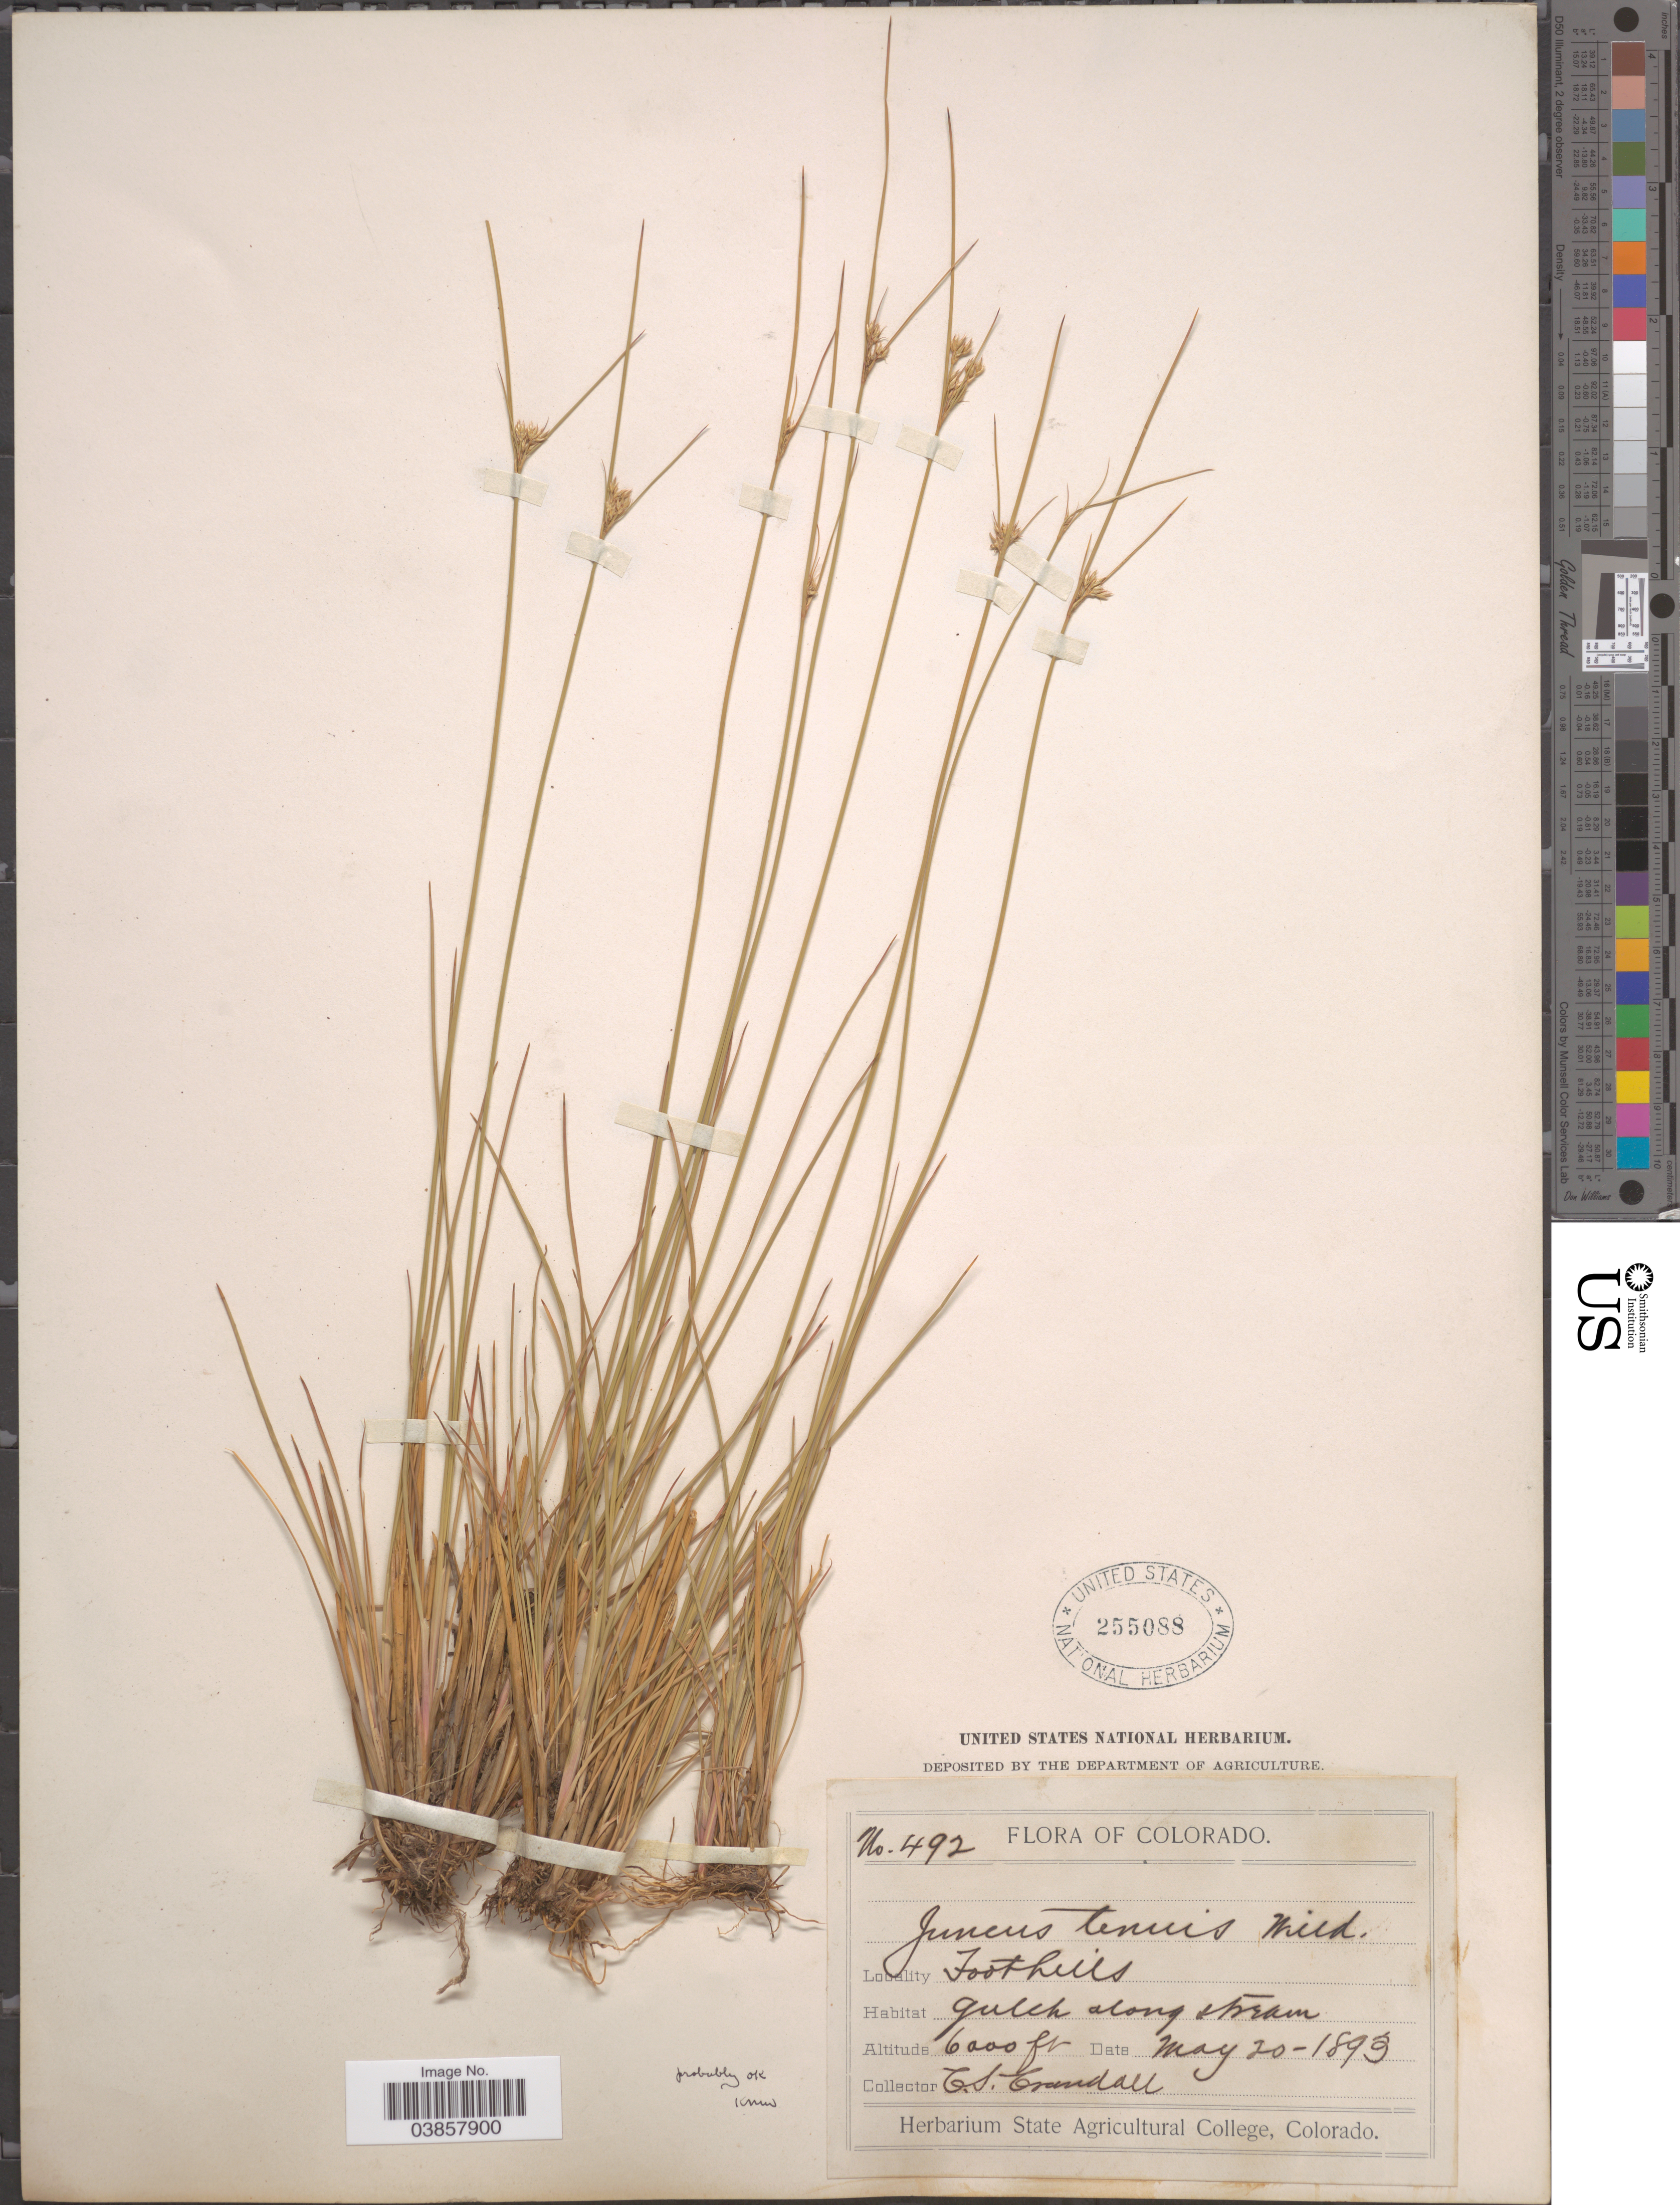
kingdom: Plantae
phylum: Tracheophyta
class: Liliopsida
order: Poales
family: Juncaceae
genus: Juncus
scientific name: Juncus tenuis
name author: Willd.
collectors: C. Crandall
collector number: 492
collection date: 1893-05-20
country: United States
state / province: Colorado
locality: Foothills. Gulch along stream.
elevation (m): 1829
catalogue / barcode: US 255088